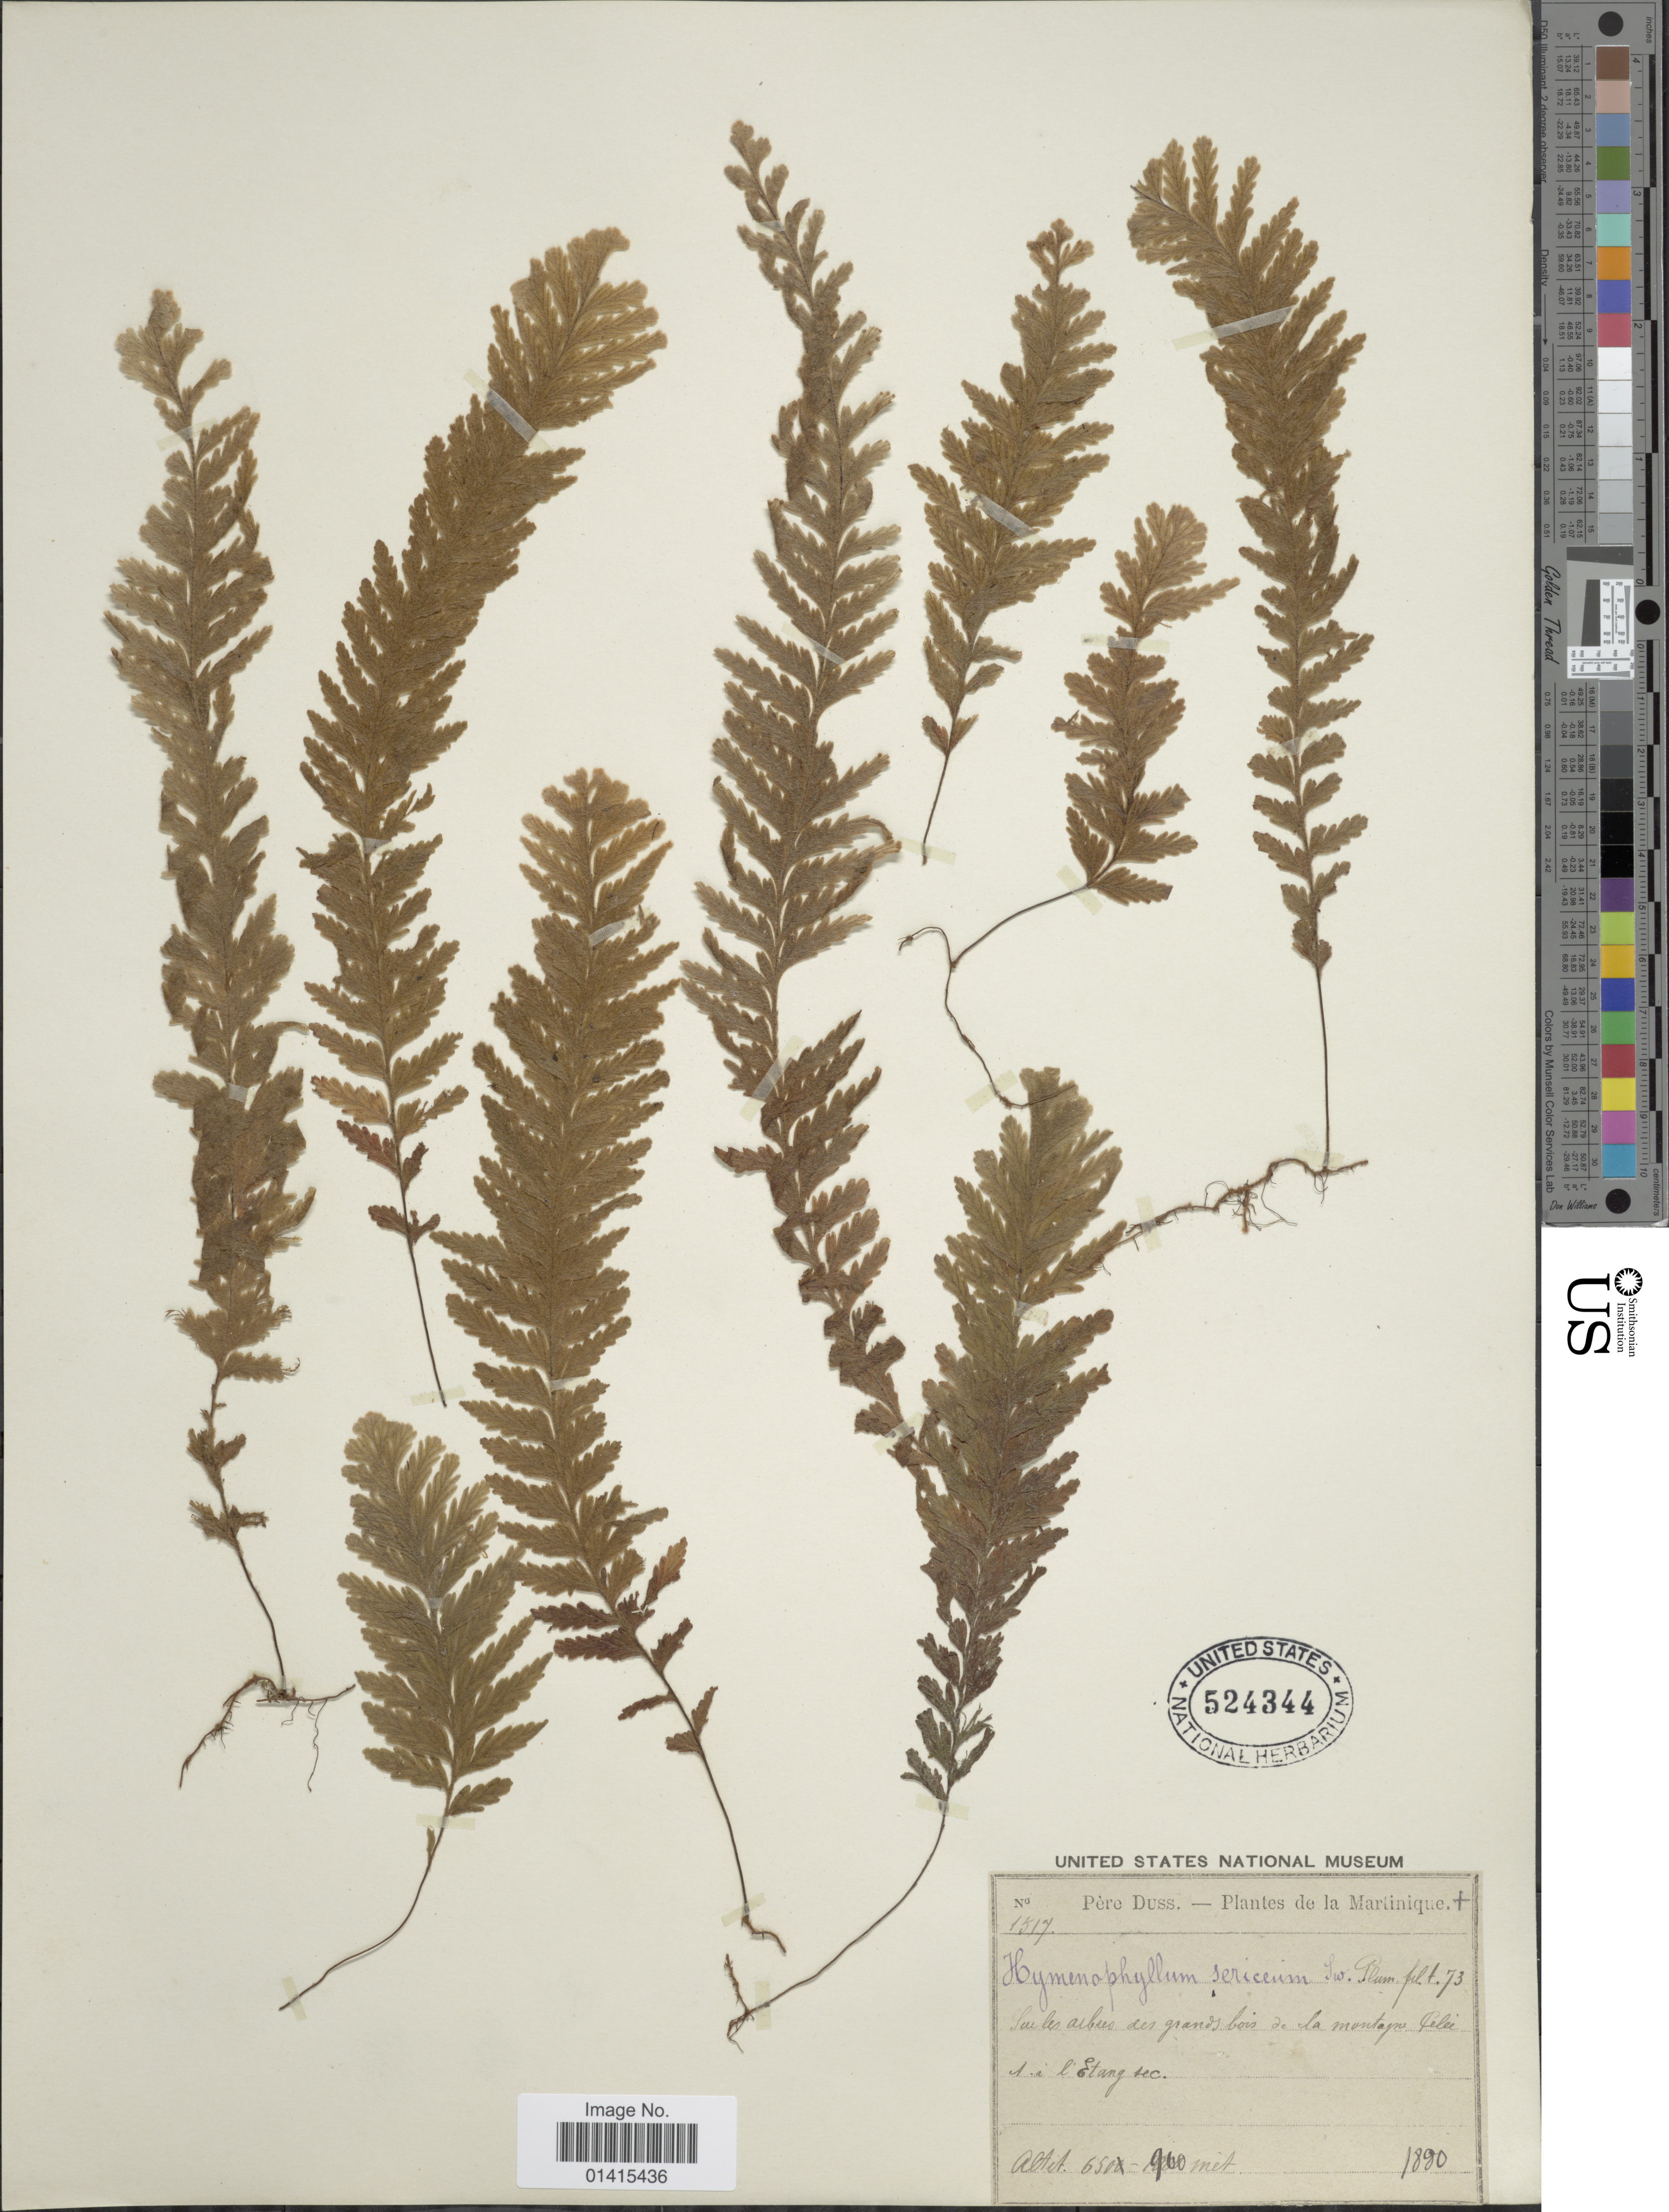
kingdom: Plantae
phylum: Tracheophyta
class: Polypodiopsida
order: Hymenophyllales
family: Hymenophyllaceae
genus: Hymenophyllum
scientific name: Hymenophyllum sericeum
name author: Sw. in Schrad.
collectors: Père Duss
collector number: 1517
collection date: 1880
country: Martinique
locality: Sur les arbres des grands bois de la montagne Pelée et a l'Etang sec.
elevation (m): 650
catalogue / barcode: US 524344